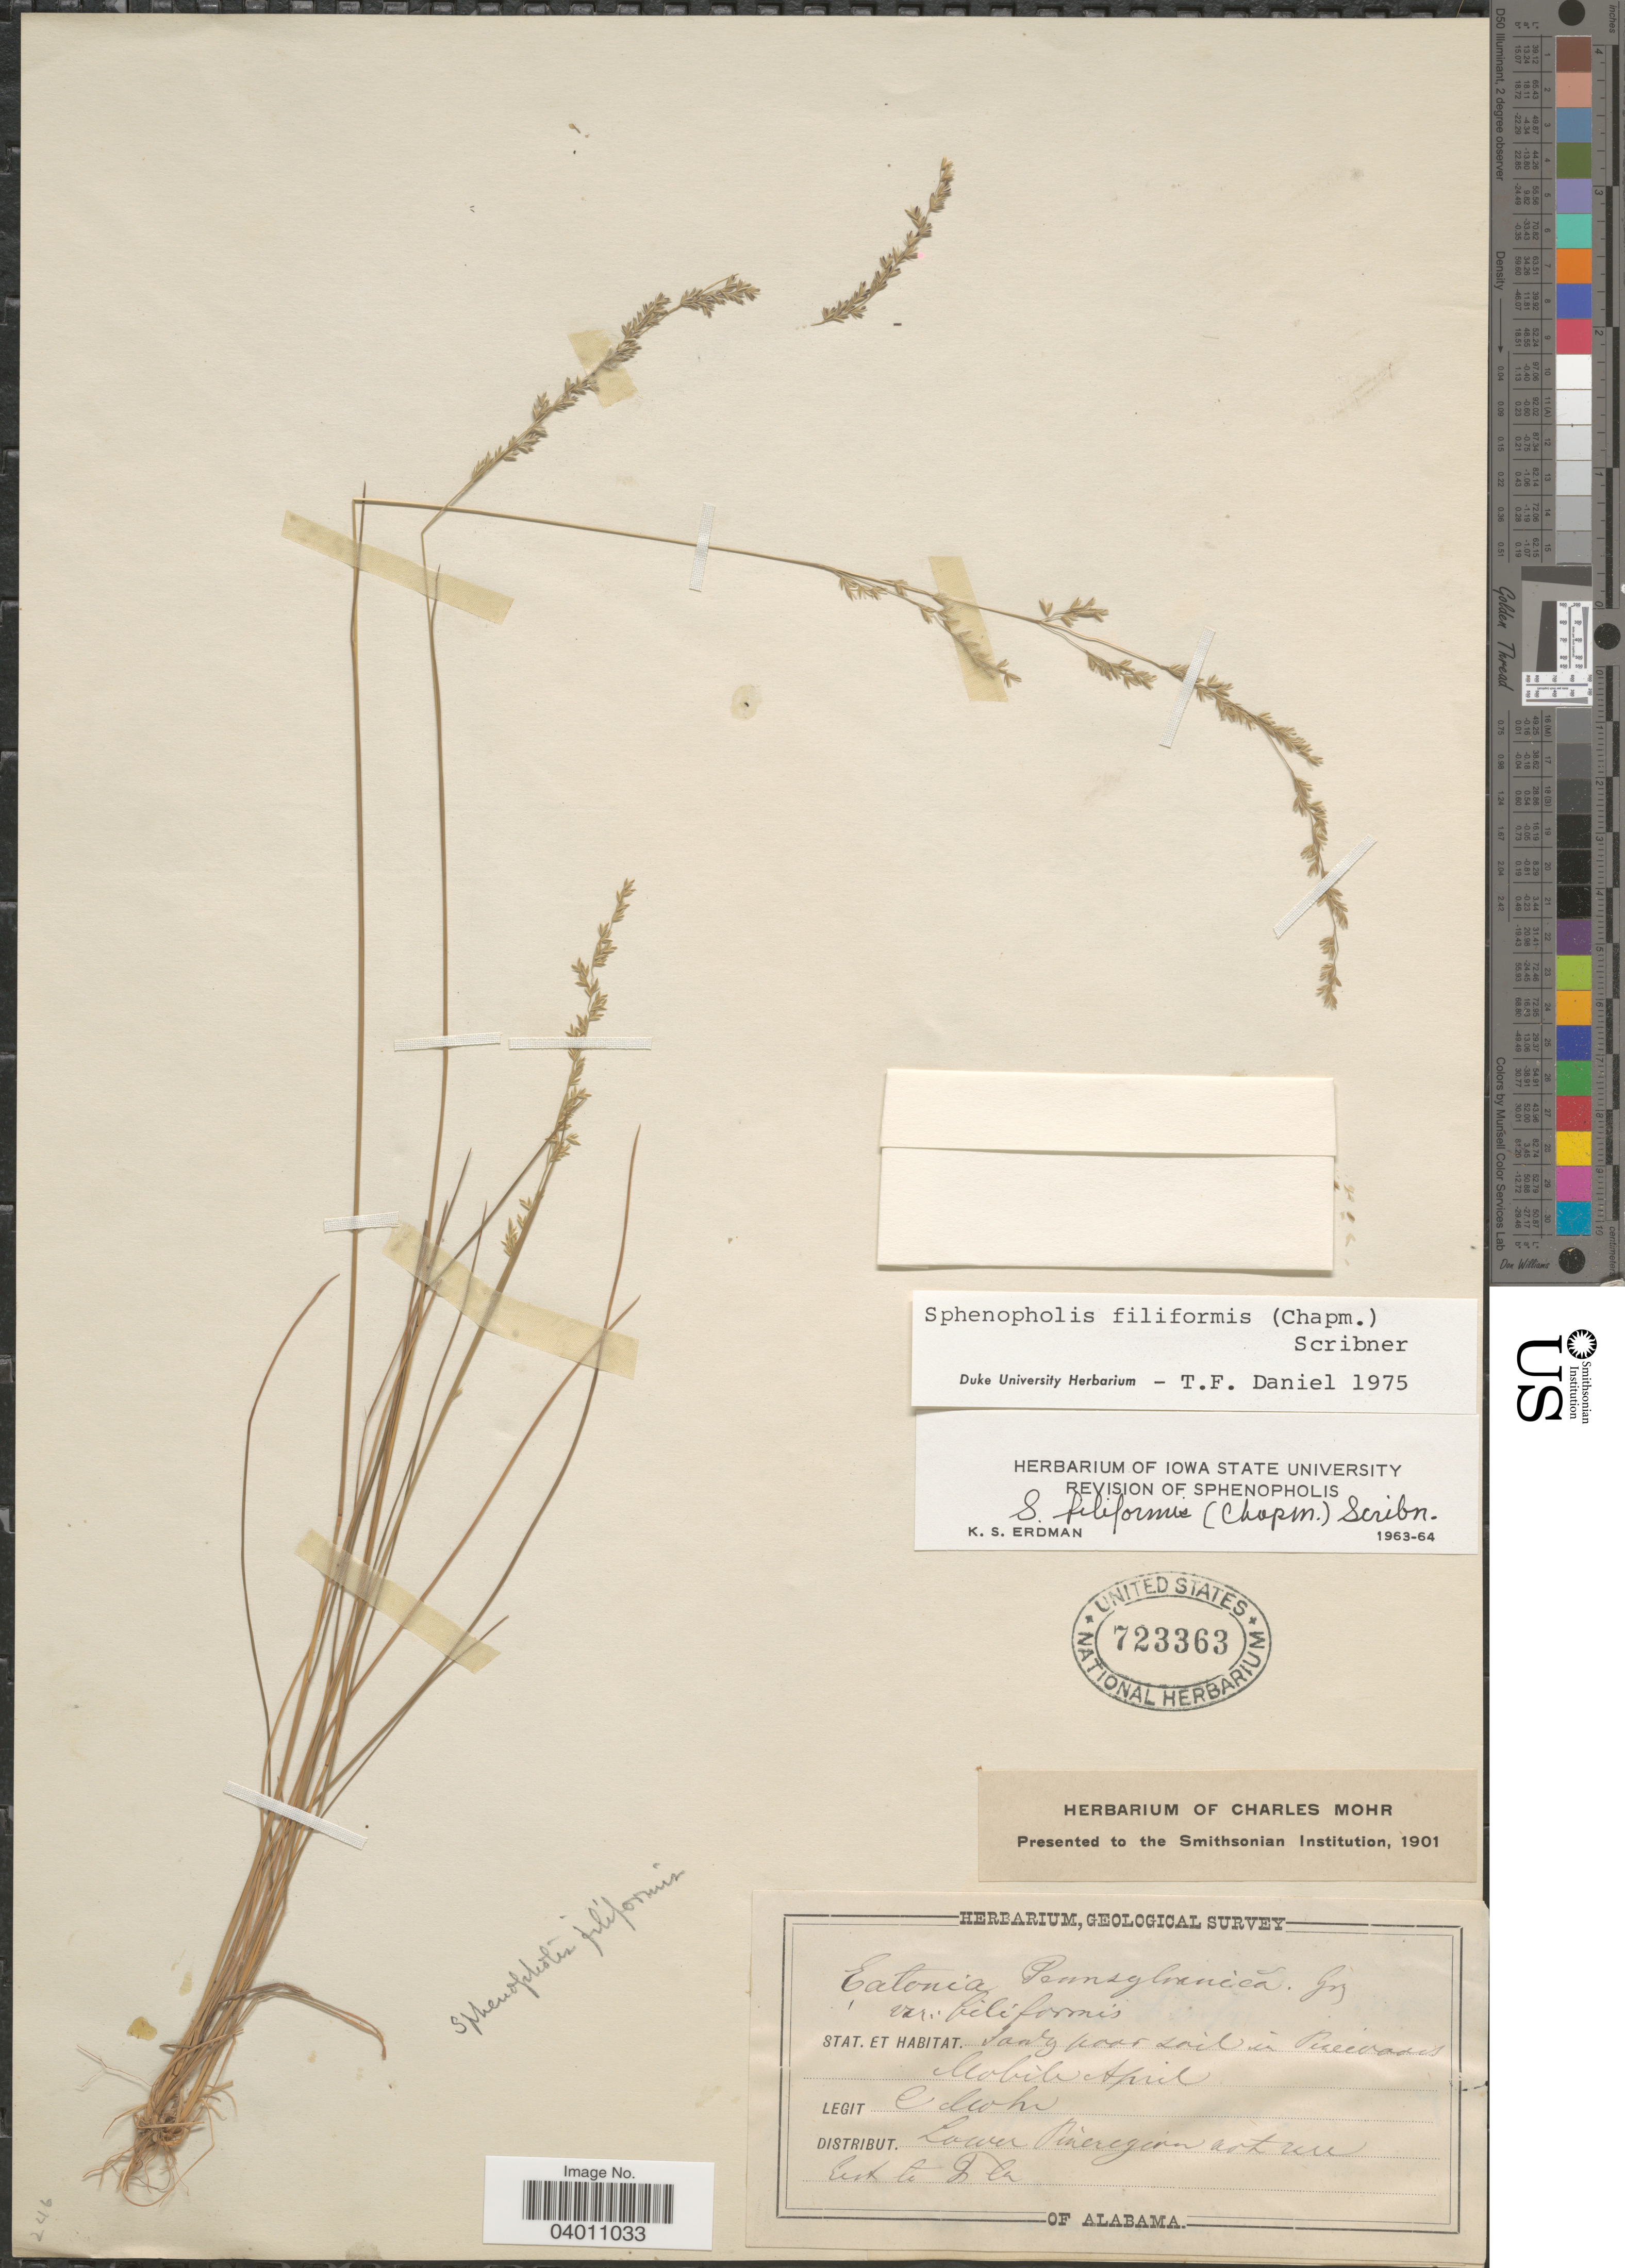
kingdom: Plantae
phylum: Tracheophyta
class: Liliopsida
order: Poales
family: Poaceae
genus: Sphenopholis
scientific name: Sphenopholis filiformis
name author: (Chapm.) Scribn.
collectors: C. T. Mohr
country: United States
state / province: Alabama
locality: Mobile.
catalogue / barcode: US 723363